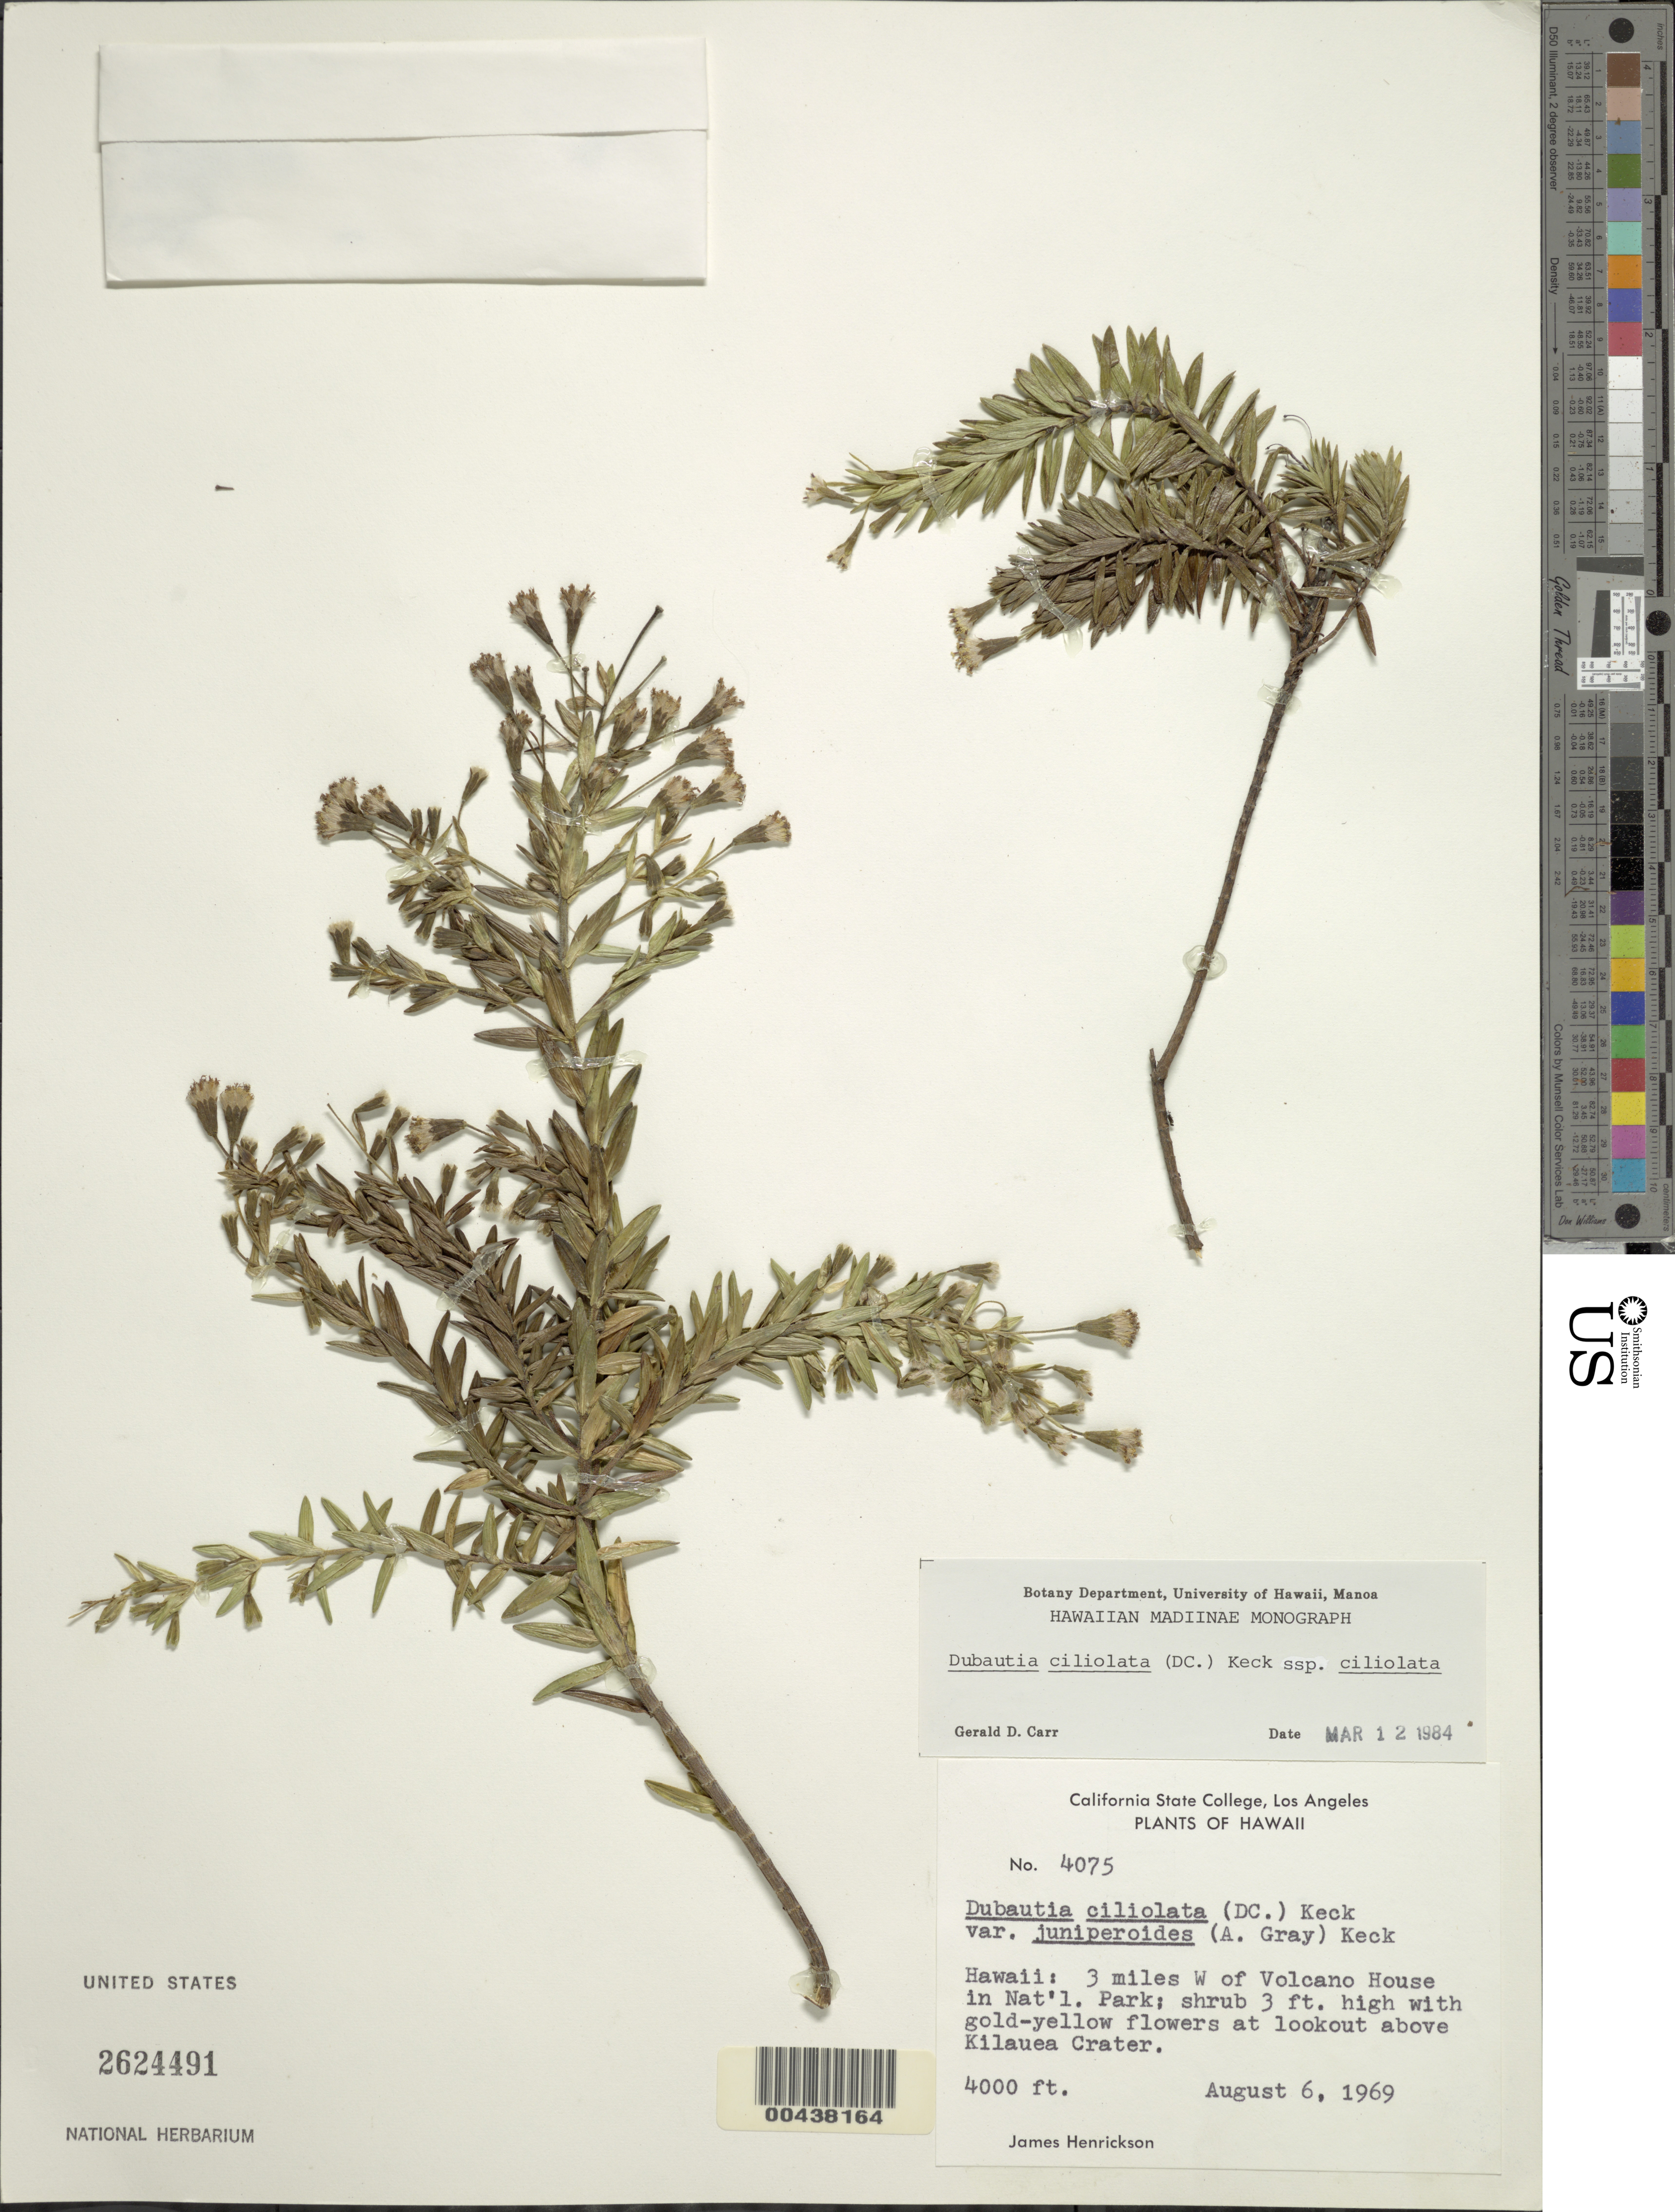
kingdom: Plantae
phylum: Tracheophyta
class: Magnoliopsida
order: Asterales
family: Asteraceae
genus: Dubautia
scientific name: Dubautia ciliolata subsp. ciliolata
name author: (DC.) D.D. Keck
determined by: Carr, G. D.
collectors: J. S. Henrickson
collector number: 4075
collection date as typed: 6 Aug 1969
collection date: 1969-08-06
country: United States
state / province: Hawaii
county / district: Hawaii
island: Hawaii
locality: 3 mi W of Volcano House in Nat'l. Park; at lookout above Kilauea Crater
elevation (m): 1219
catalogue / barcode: US 2624491